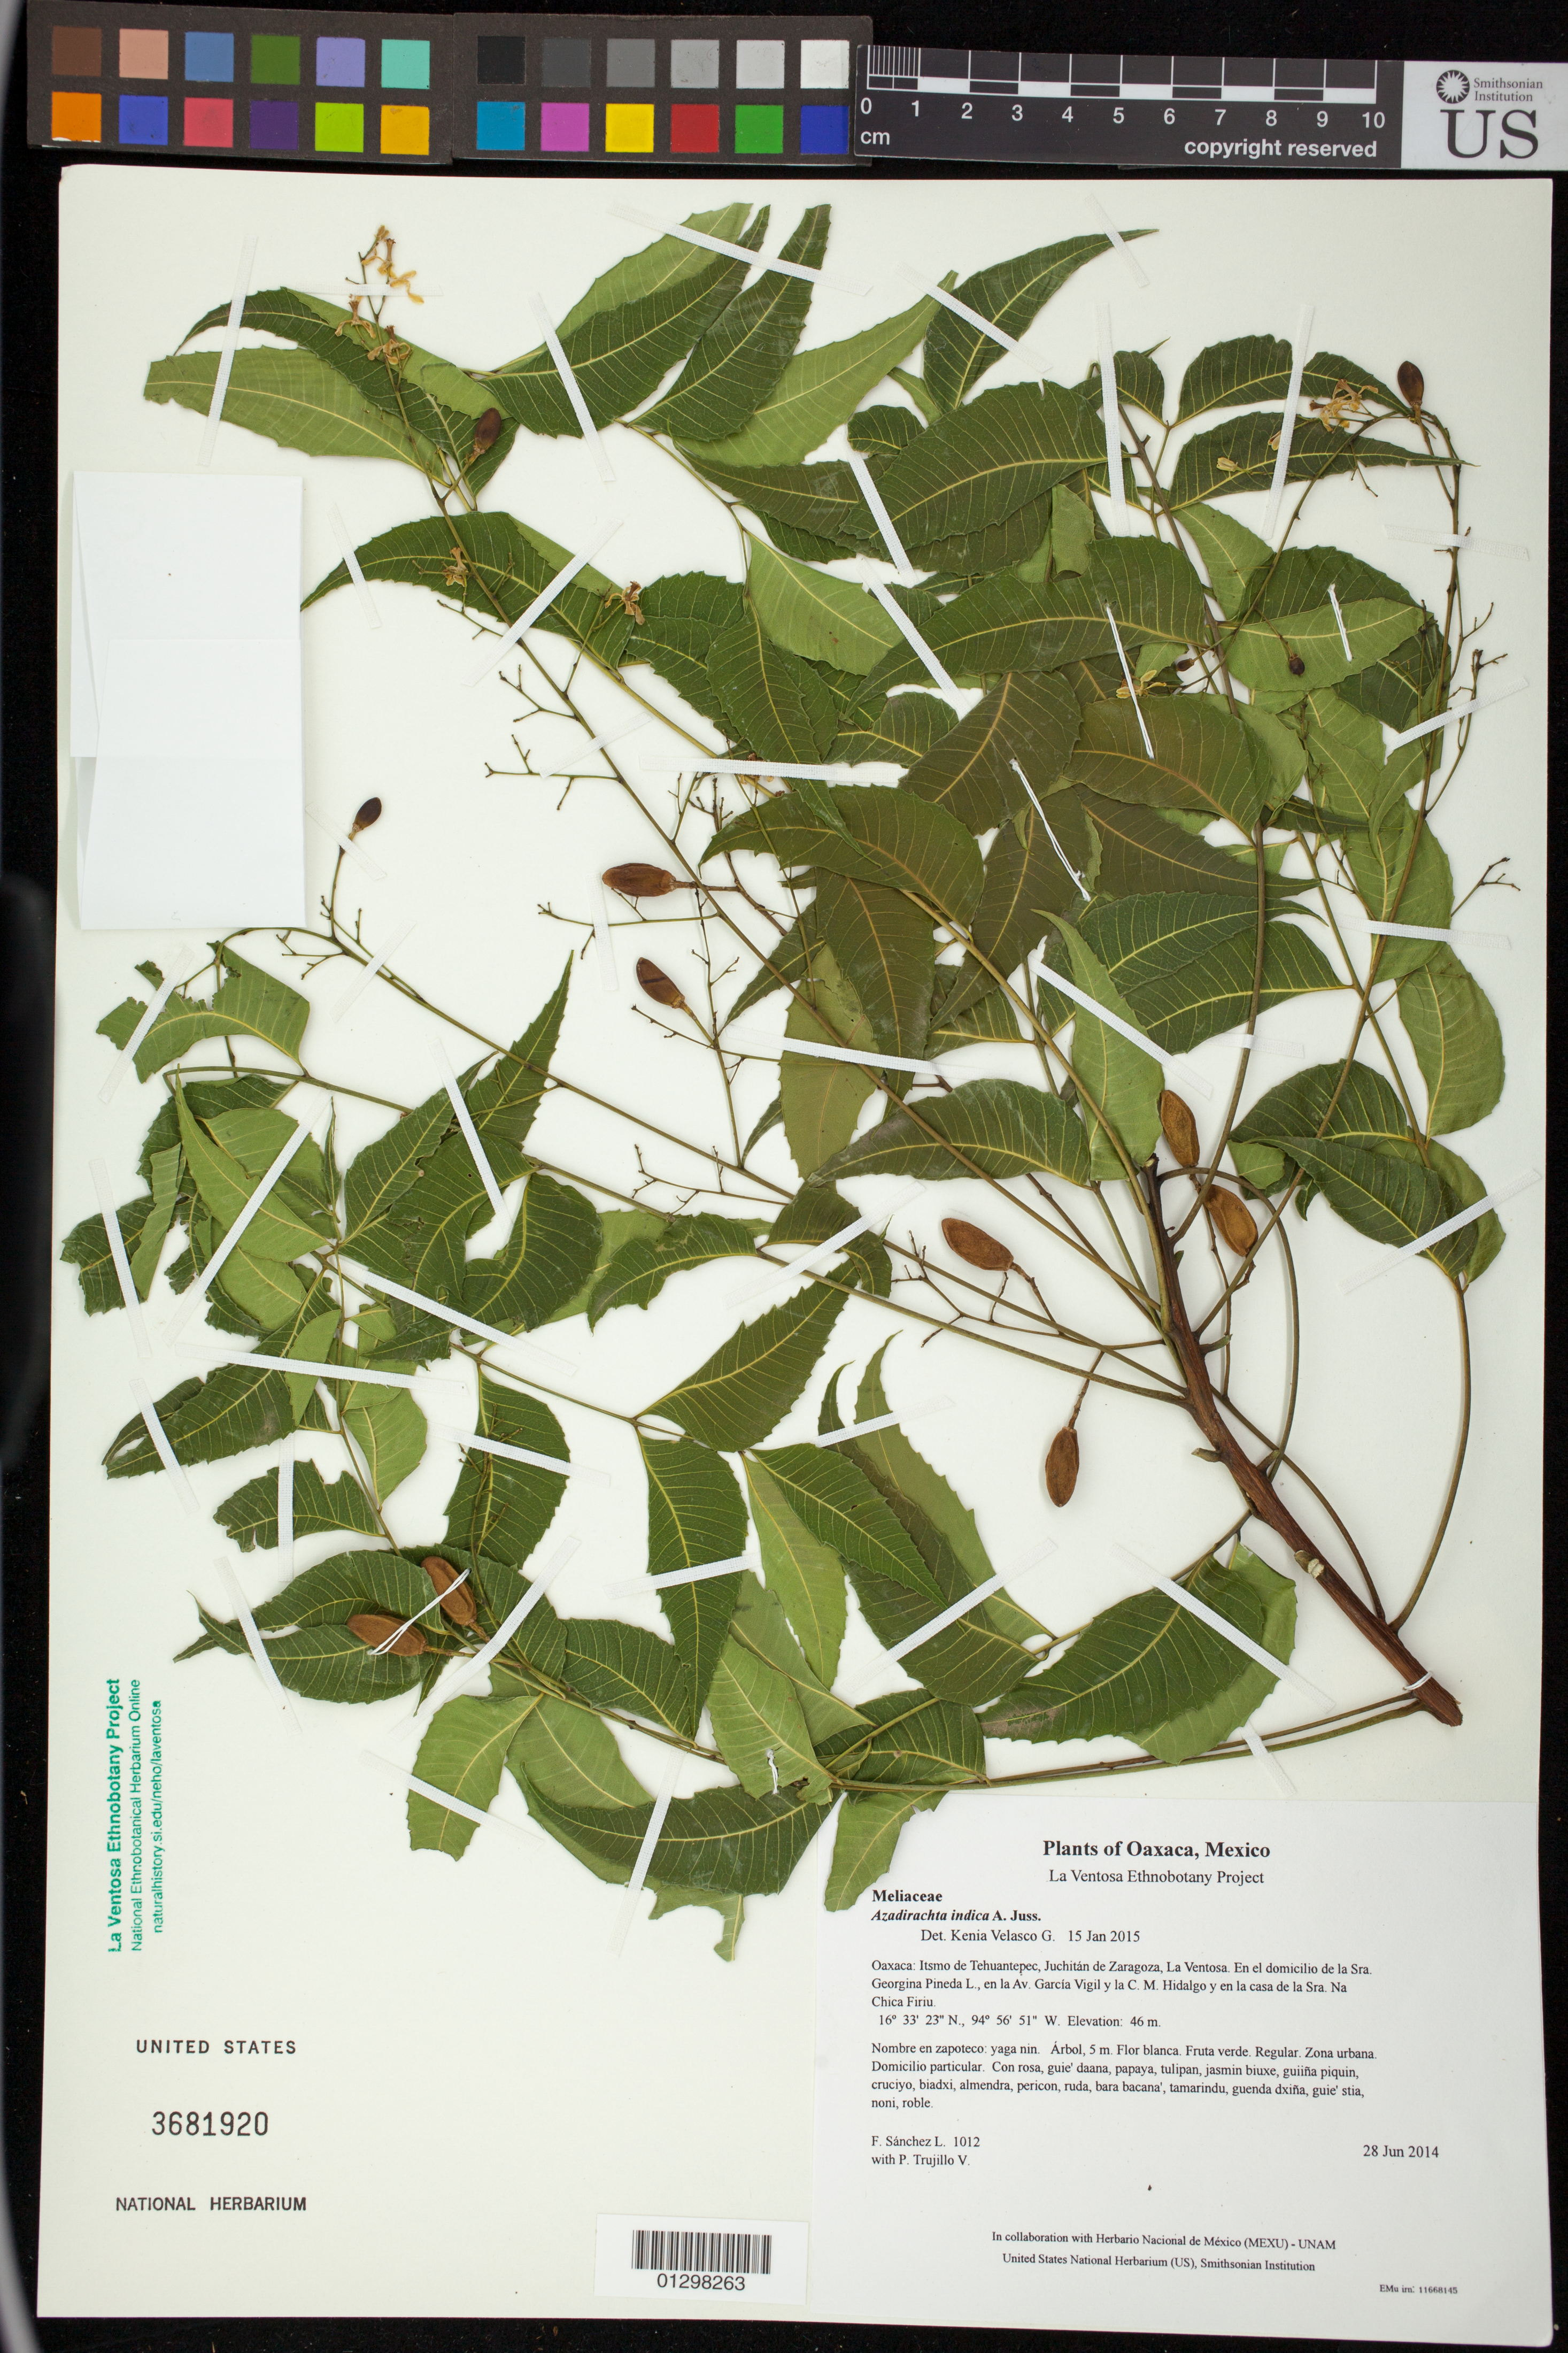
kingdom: Plantae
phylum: Tracheophyta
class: Magnoliopsida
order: Sapindales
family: Meliaceae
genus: Azadirachta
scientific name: Azadirachta indica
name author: A. Juss.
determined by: Velasco G., Kenia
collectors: F. Sánchez L. & P. Trujillo V.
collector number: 1012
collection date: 2014-06-28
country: Mexico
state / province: Oaxaca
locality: Itsmo de Tehuantepec, Juchitán de Zaragoza, La Ventosa. En el domicilio de la Sra. Georgina Pineda L., en la Av. García Vigil y la C. M. Hidalgo y en la casa de la Sra. Na Chica Firiu.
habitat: Zona urbana. Domicilio particular.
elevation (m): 46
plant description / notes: JEBOT, MEXU, US; Yaga. 5 m. Guie' naquichi'. Cuaananaxhi naga'. Nuu.; nin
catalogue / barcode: US 3681920